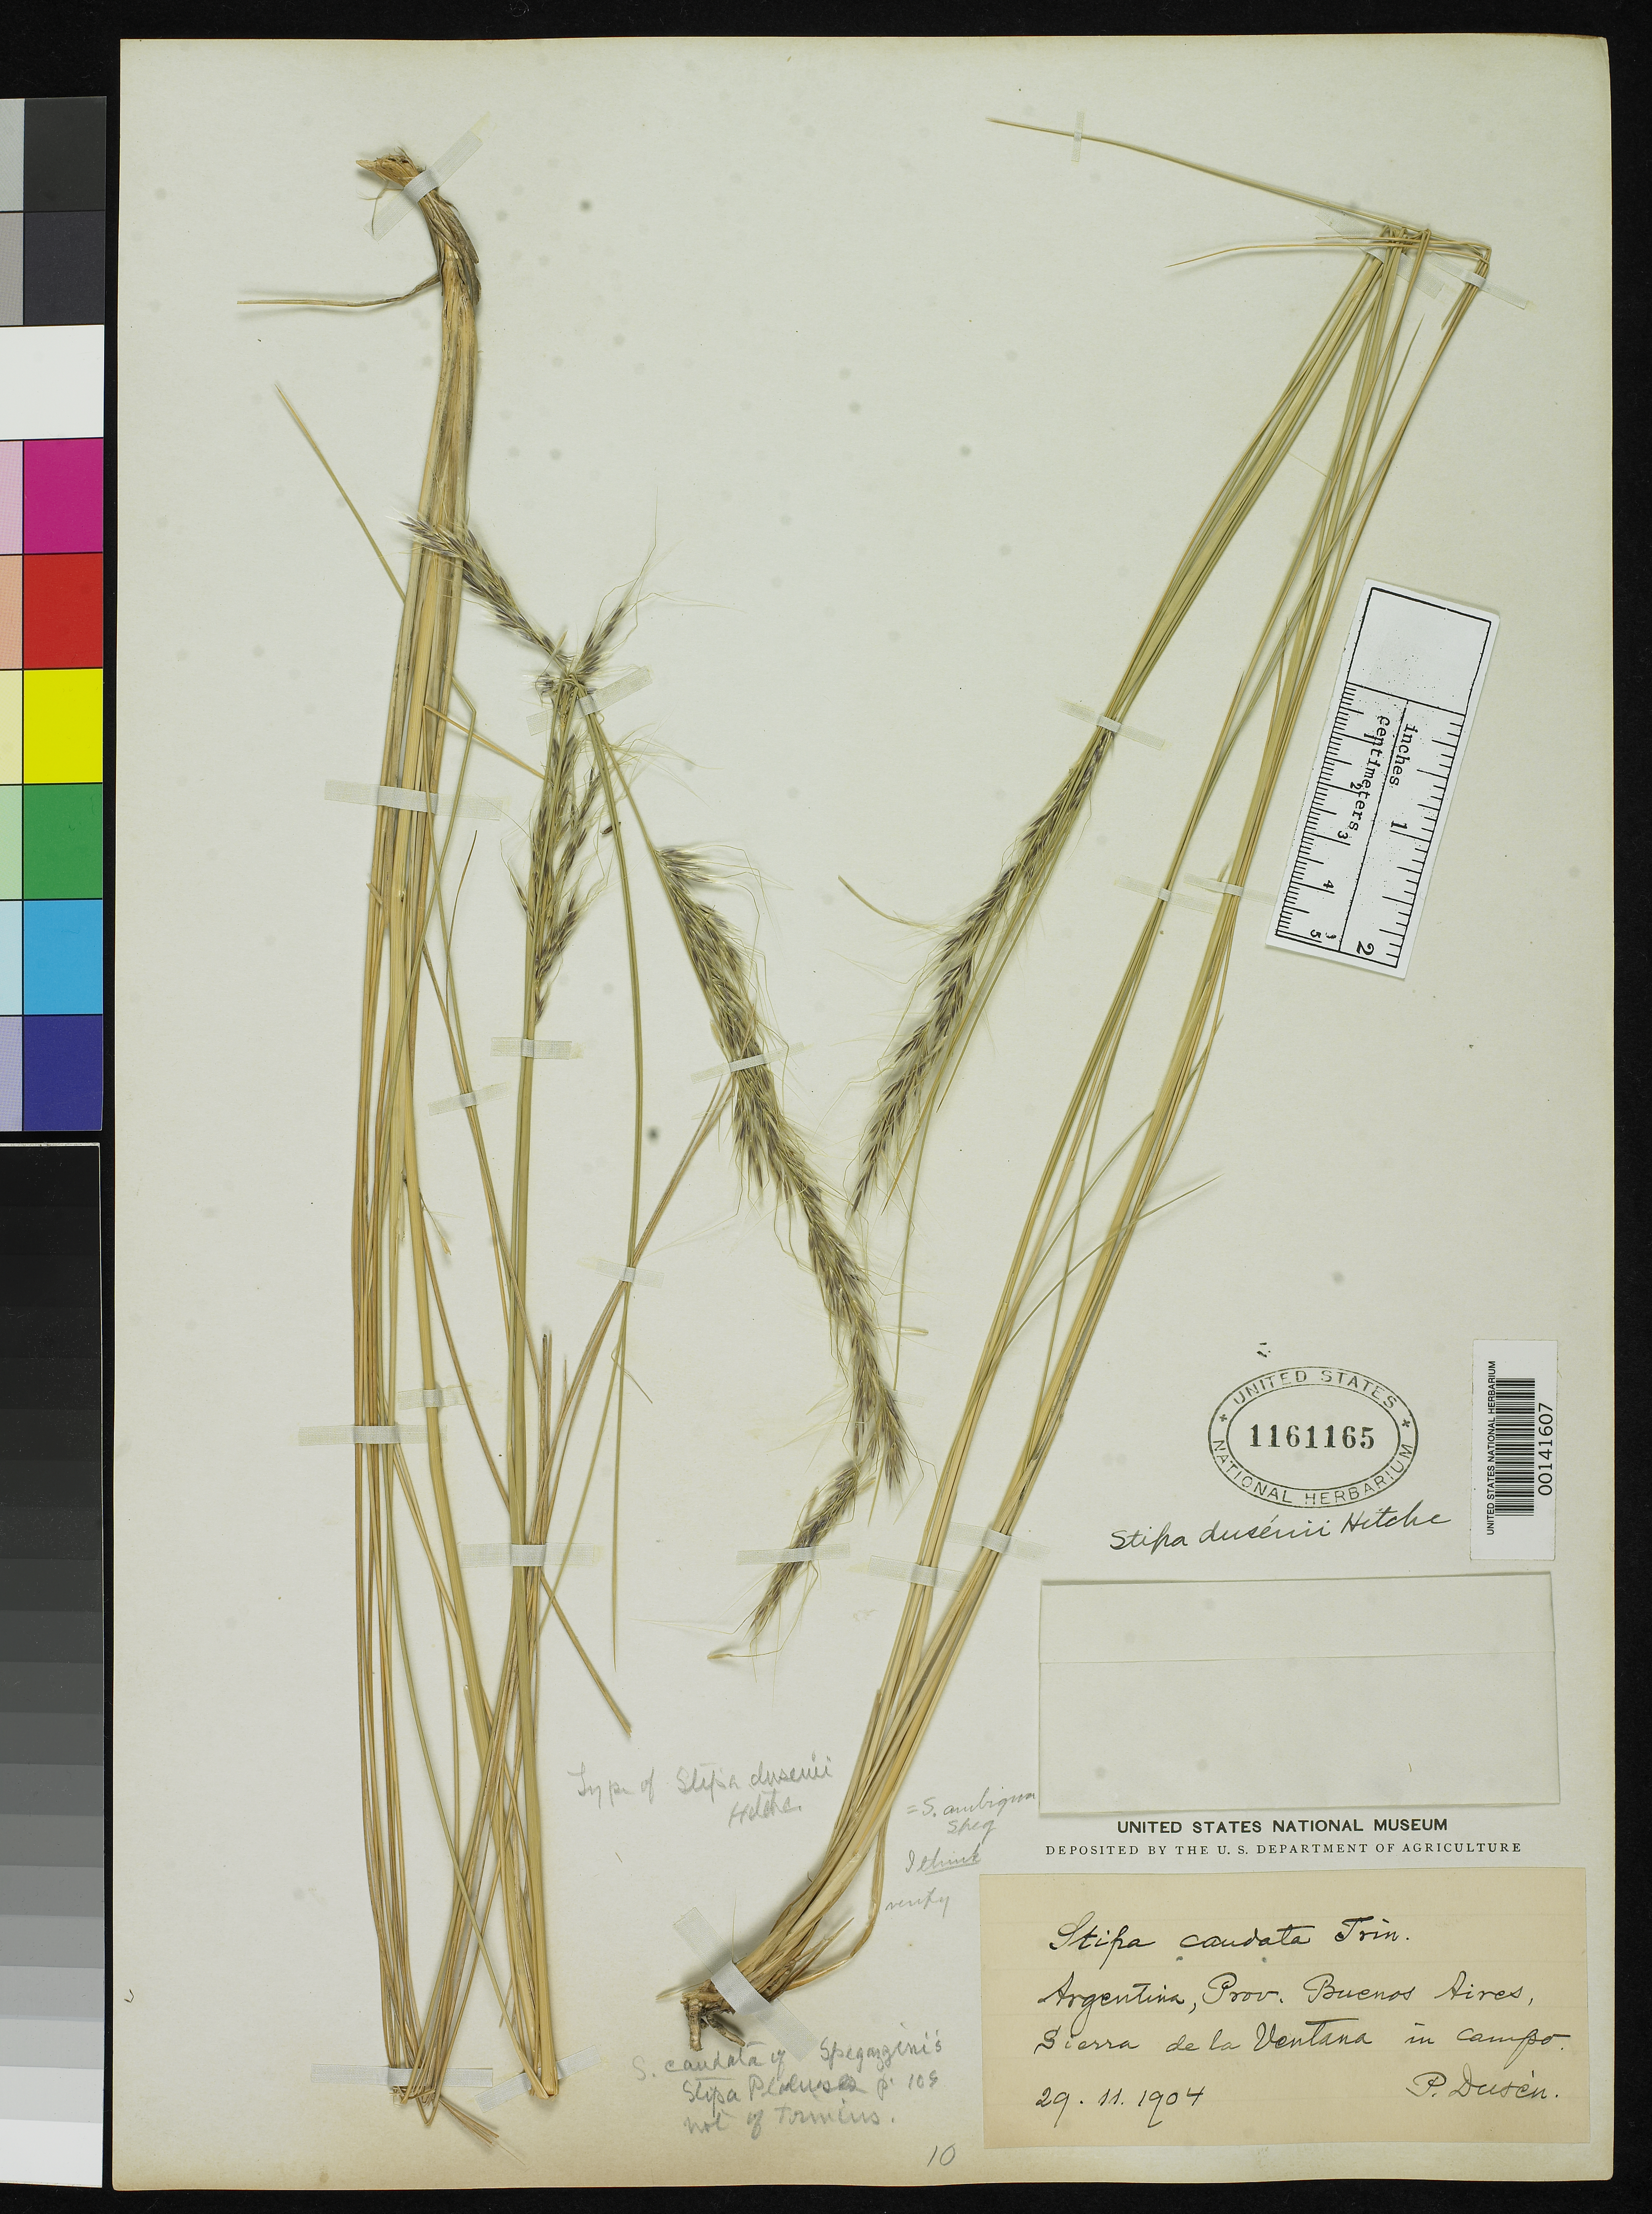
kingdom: Plantae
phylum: Tracheophyta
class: Liliopsida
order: Poales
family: Poaceae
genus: Stipa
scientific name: Stipa dusenii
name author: Hitchc.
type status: Holotype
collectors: P. Dusén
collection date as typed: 29 Nov 1904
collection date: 1904-11-29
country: Argentina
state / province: Buenos Aires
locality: Sierra de la Ventana.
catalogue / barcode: US 1161165